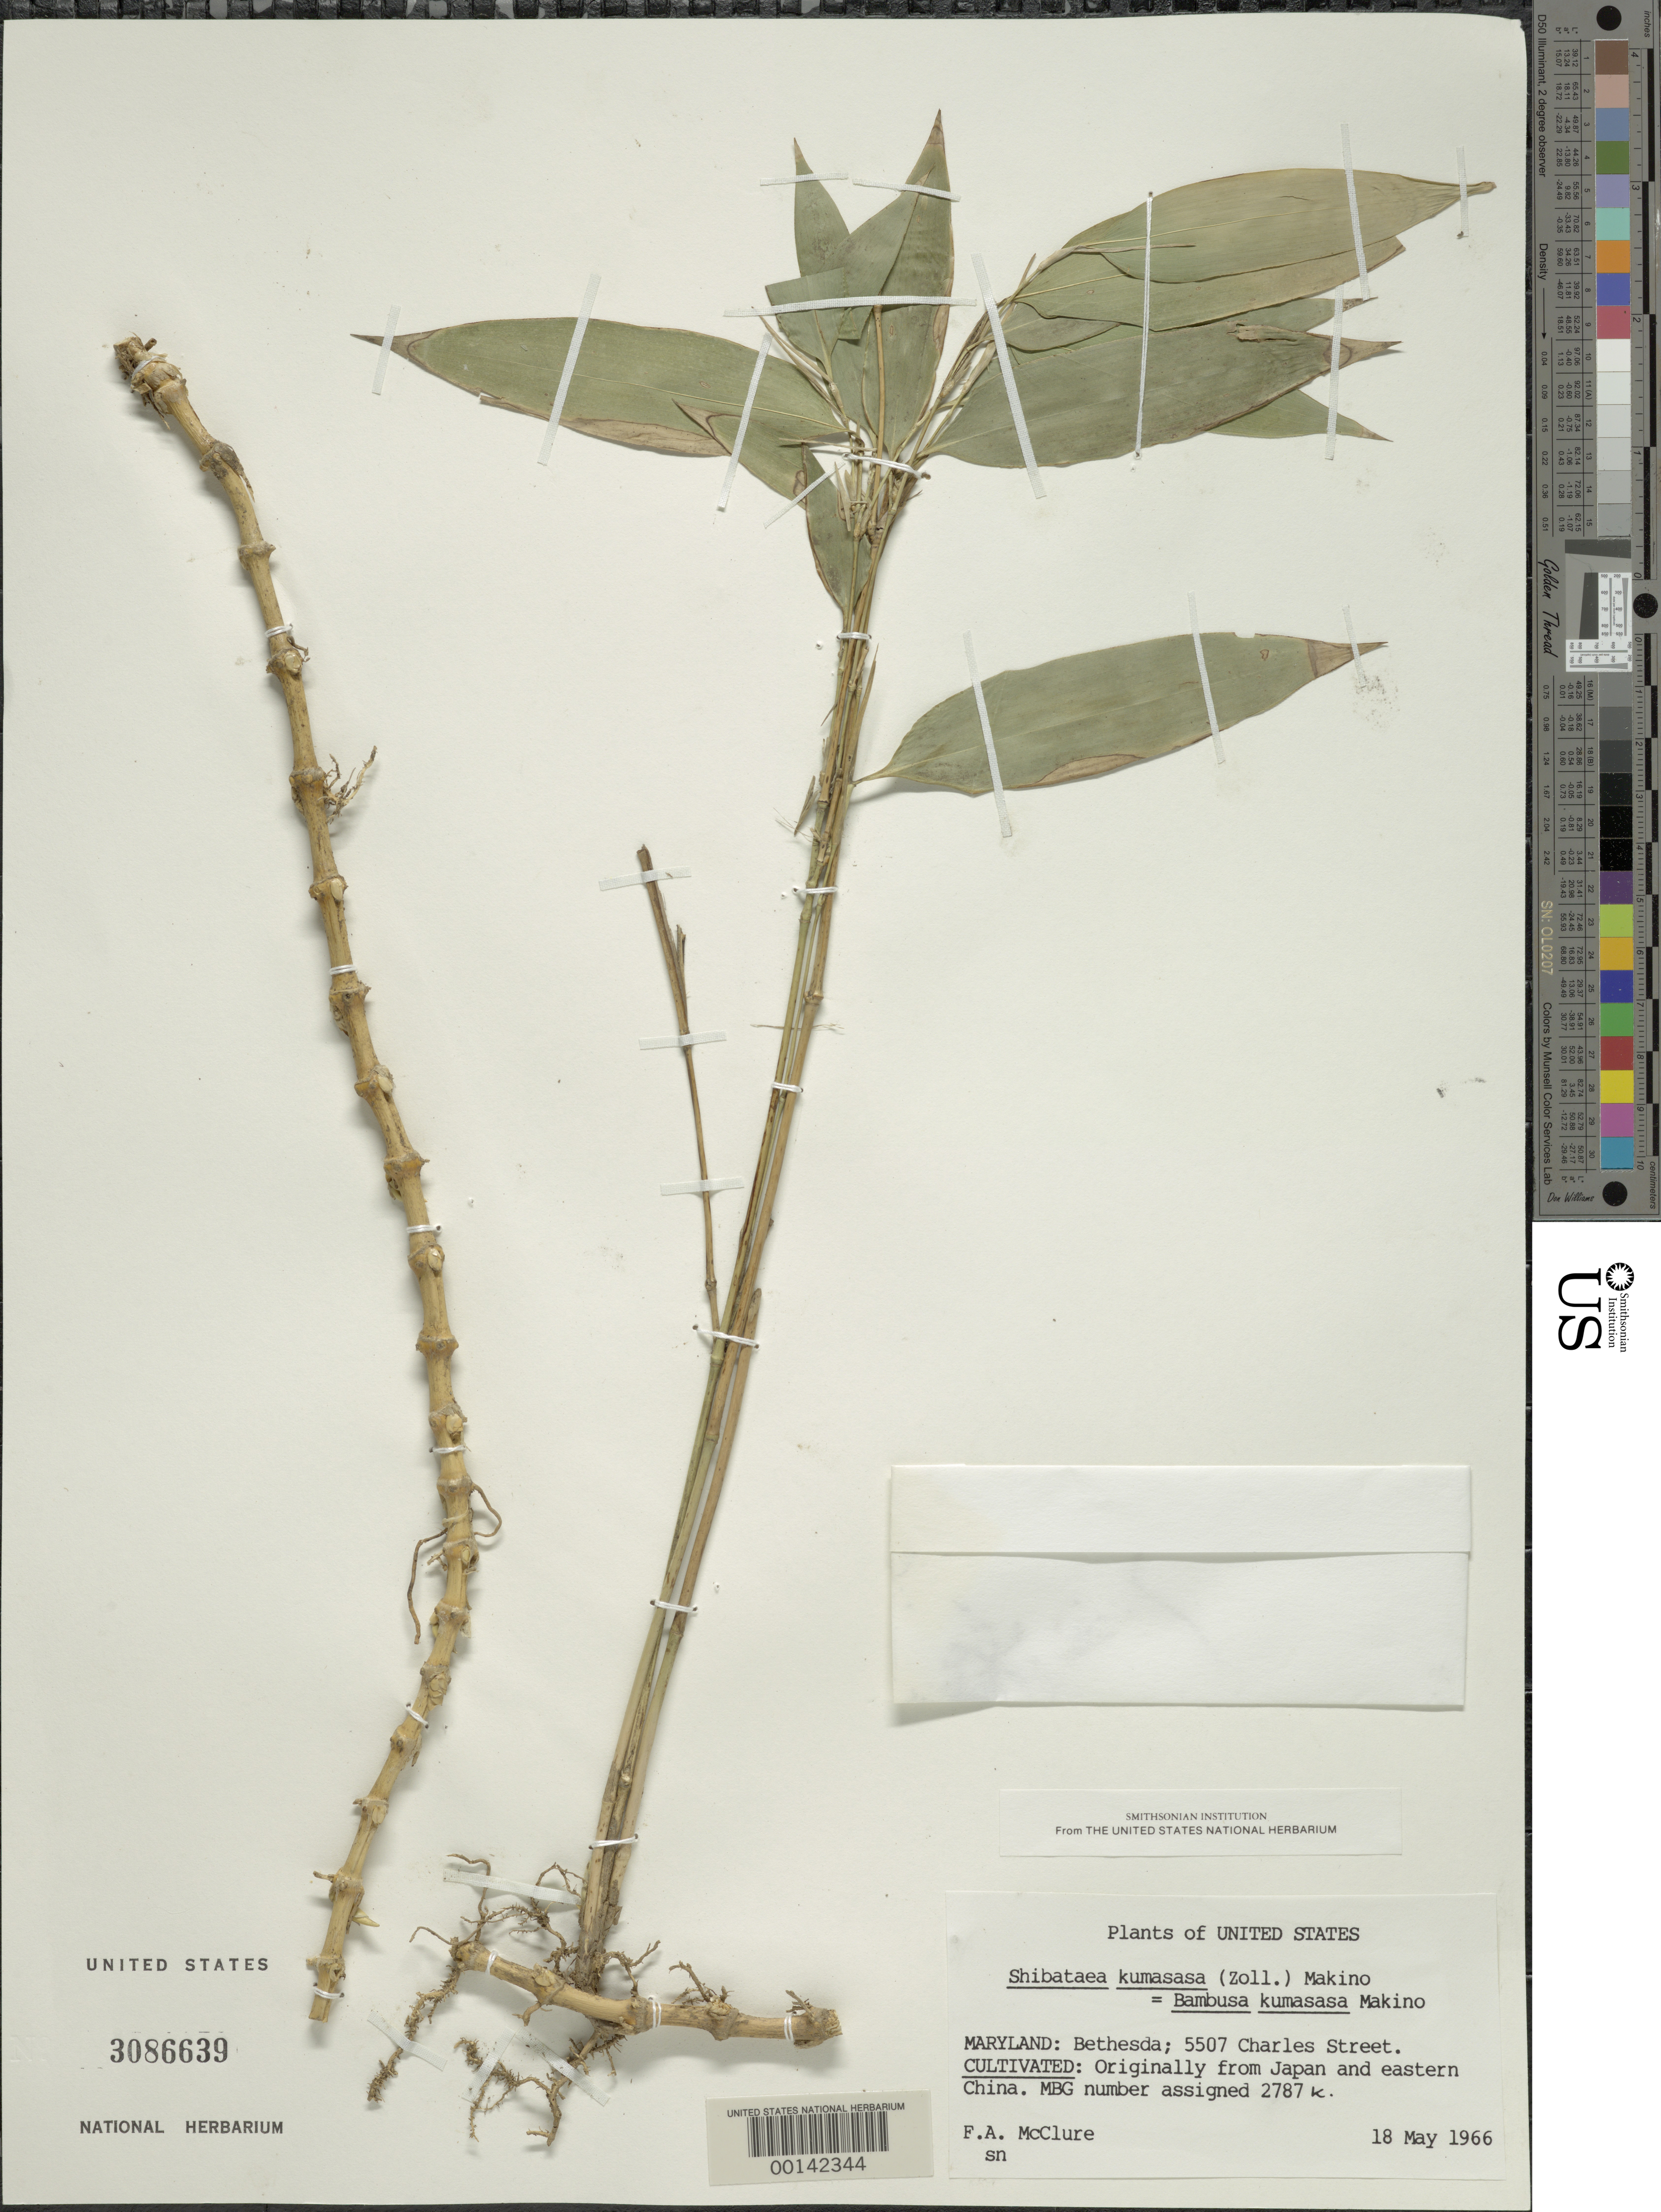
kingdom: Plantae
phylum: Tracheophyta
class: Liliopsida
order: Poales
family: Poaceae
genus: Shibataea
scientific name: Shibataea kumasasa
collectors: F. A. McClure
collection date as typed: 18 May 1966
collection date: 1966-05-18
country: United States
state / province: Maryland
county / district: Montgomery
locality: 5507 Charles Street, Bethesda (McClure's garden)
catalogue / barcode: US 3086639